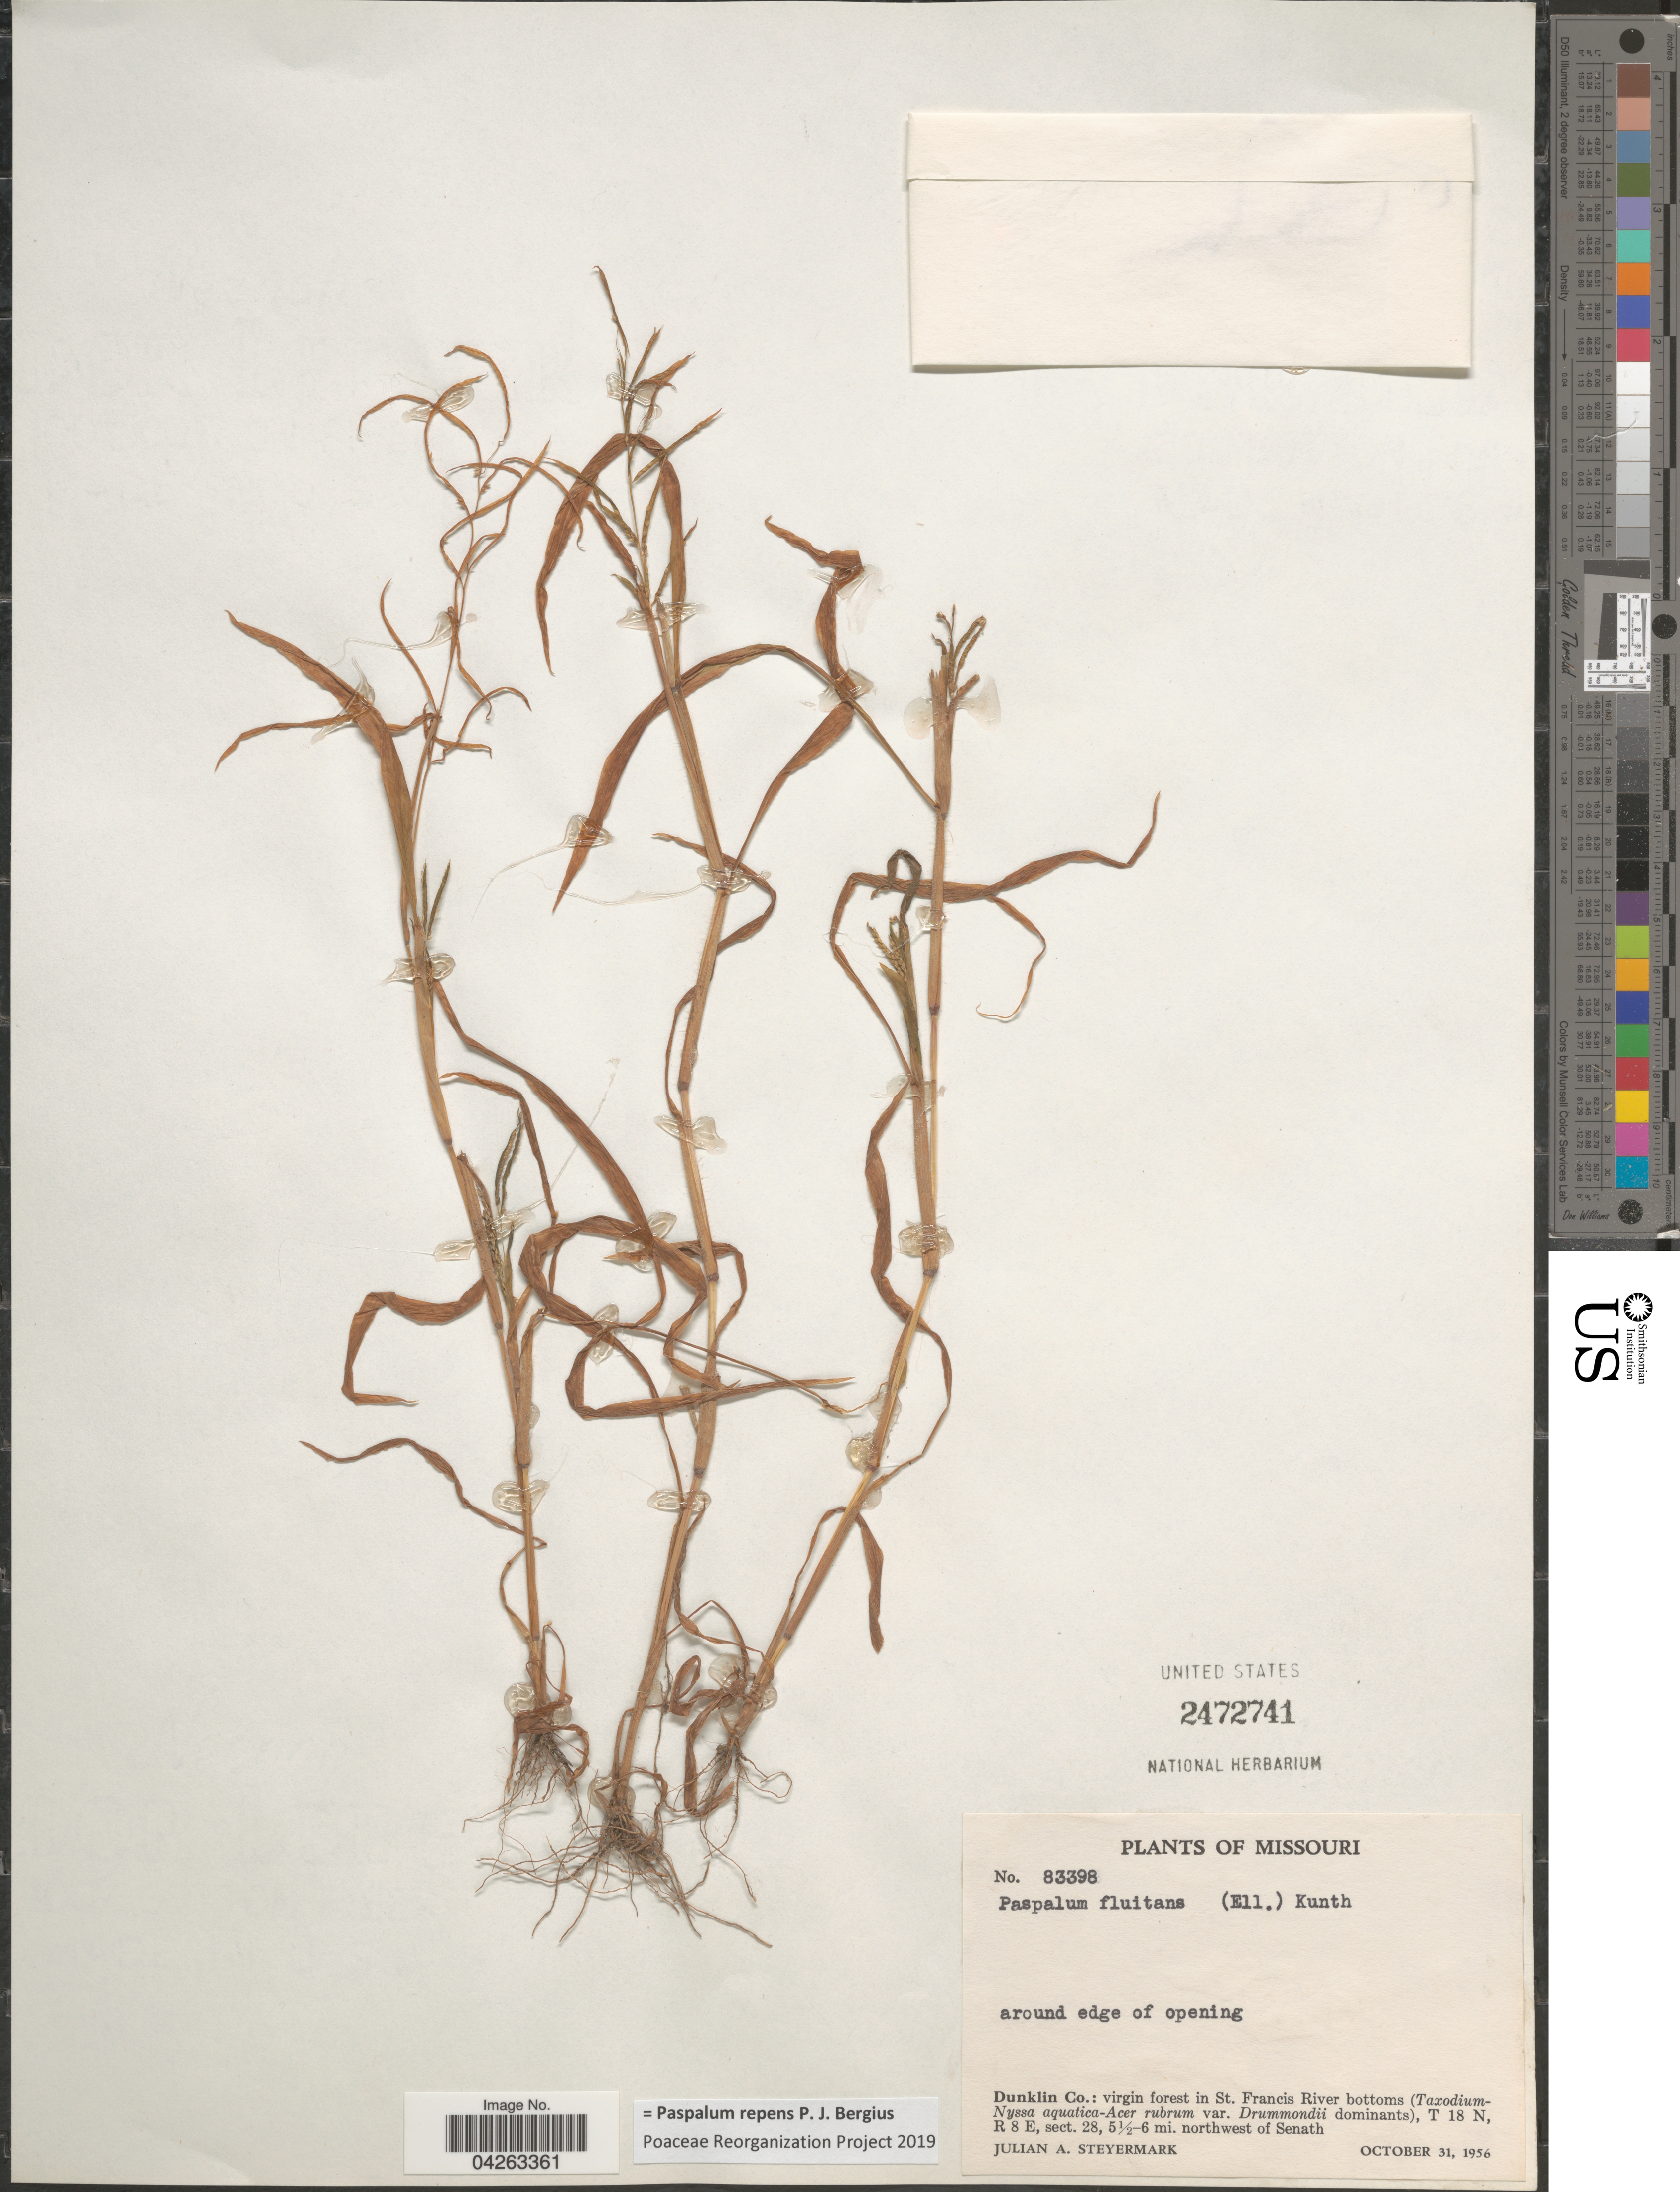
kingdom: Plantae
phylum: Tracheophyta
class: Liliopsida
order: Poales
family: Poaceae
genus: Paspalum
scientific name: Paspalum repens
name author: P.J. Bergius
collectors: J. Steyermark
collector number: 83398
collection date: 1956-10-31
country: United States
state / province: Missouri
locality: Dunklin Co.: virgin forest in St. Francis River bottoms, T 18 N, R 8 E, sect. 28, 5½-6 mi. northwest of Senath.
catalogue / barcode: US 2472741